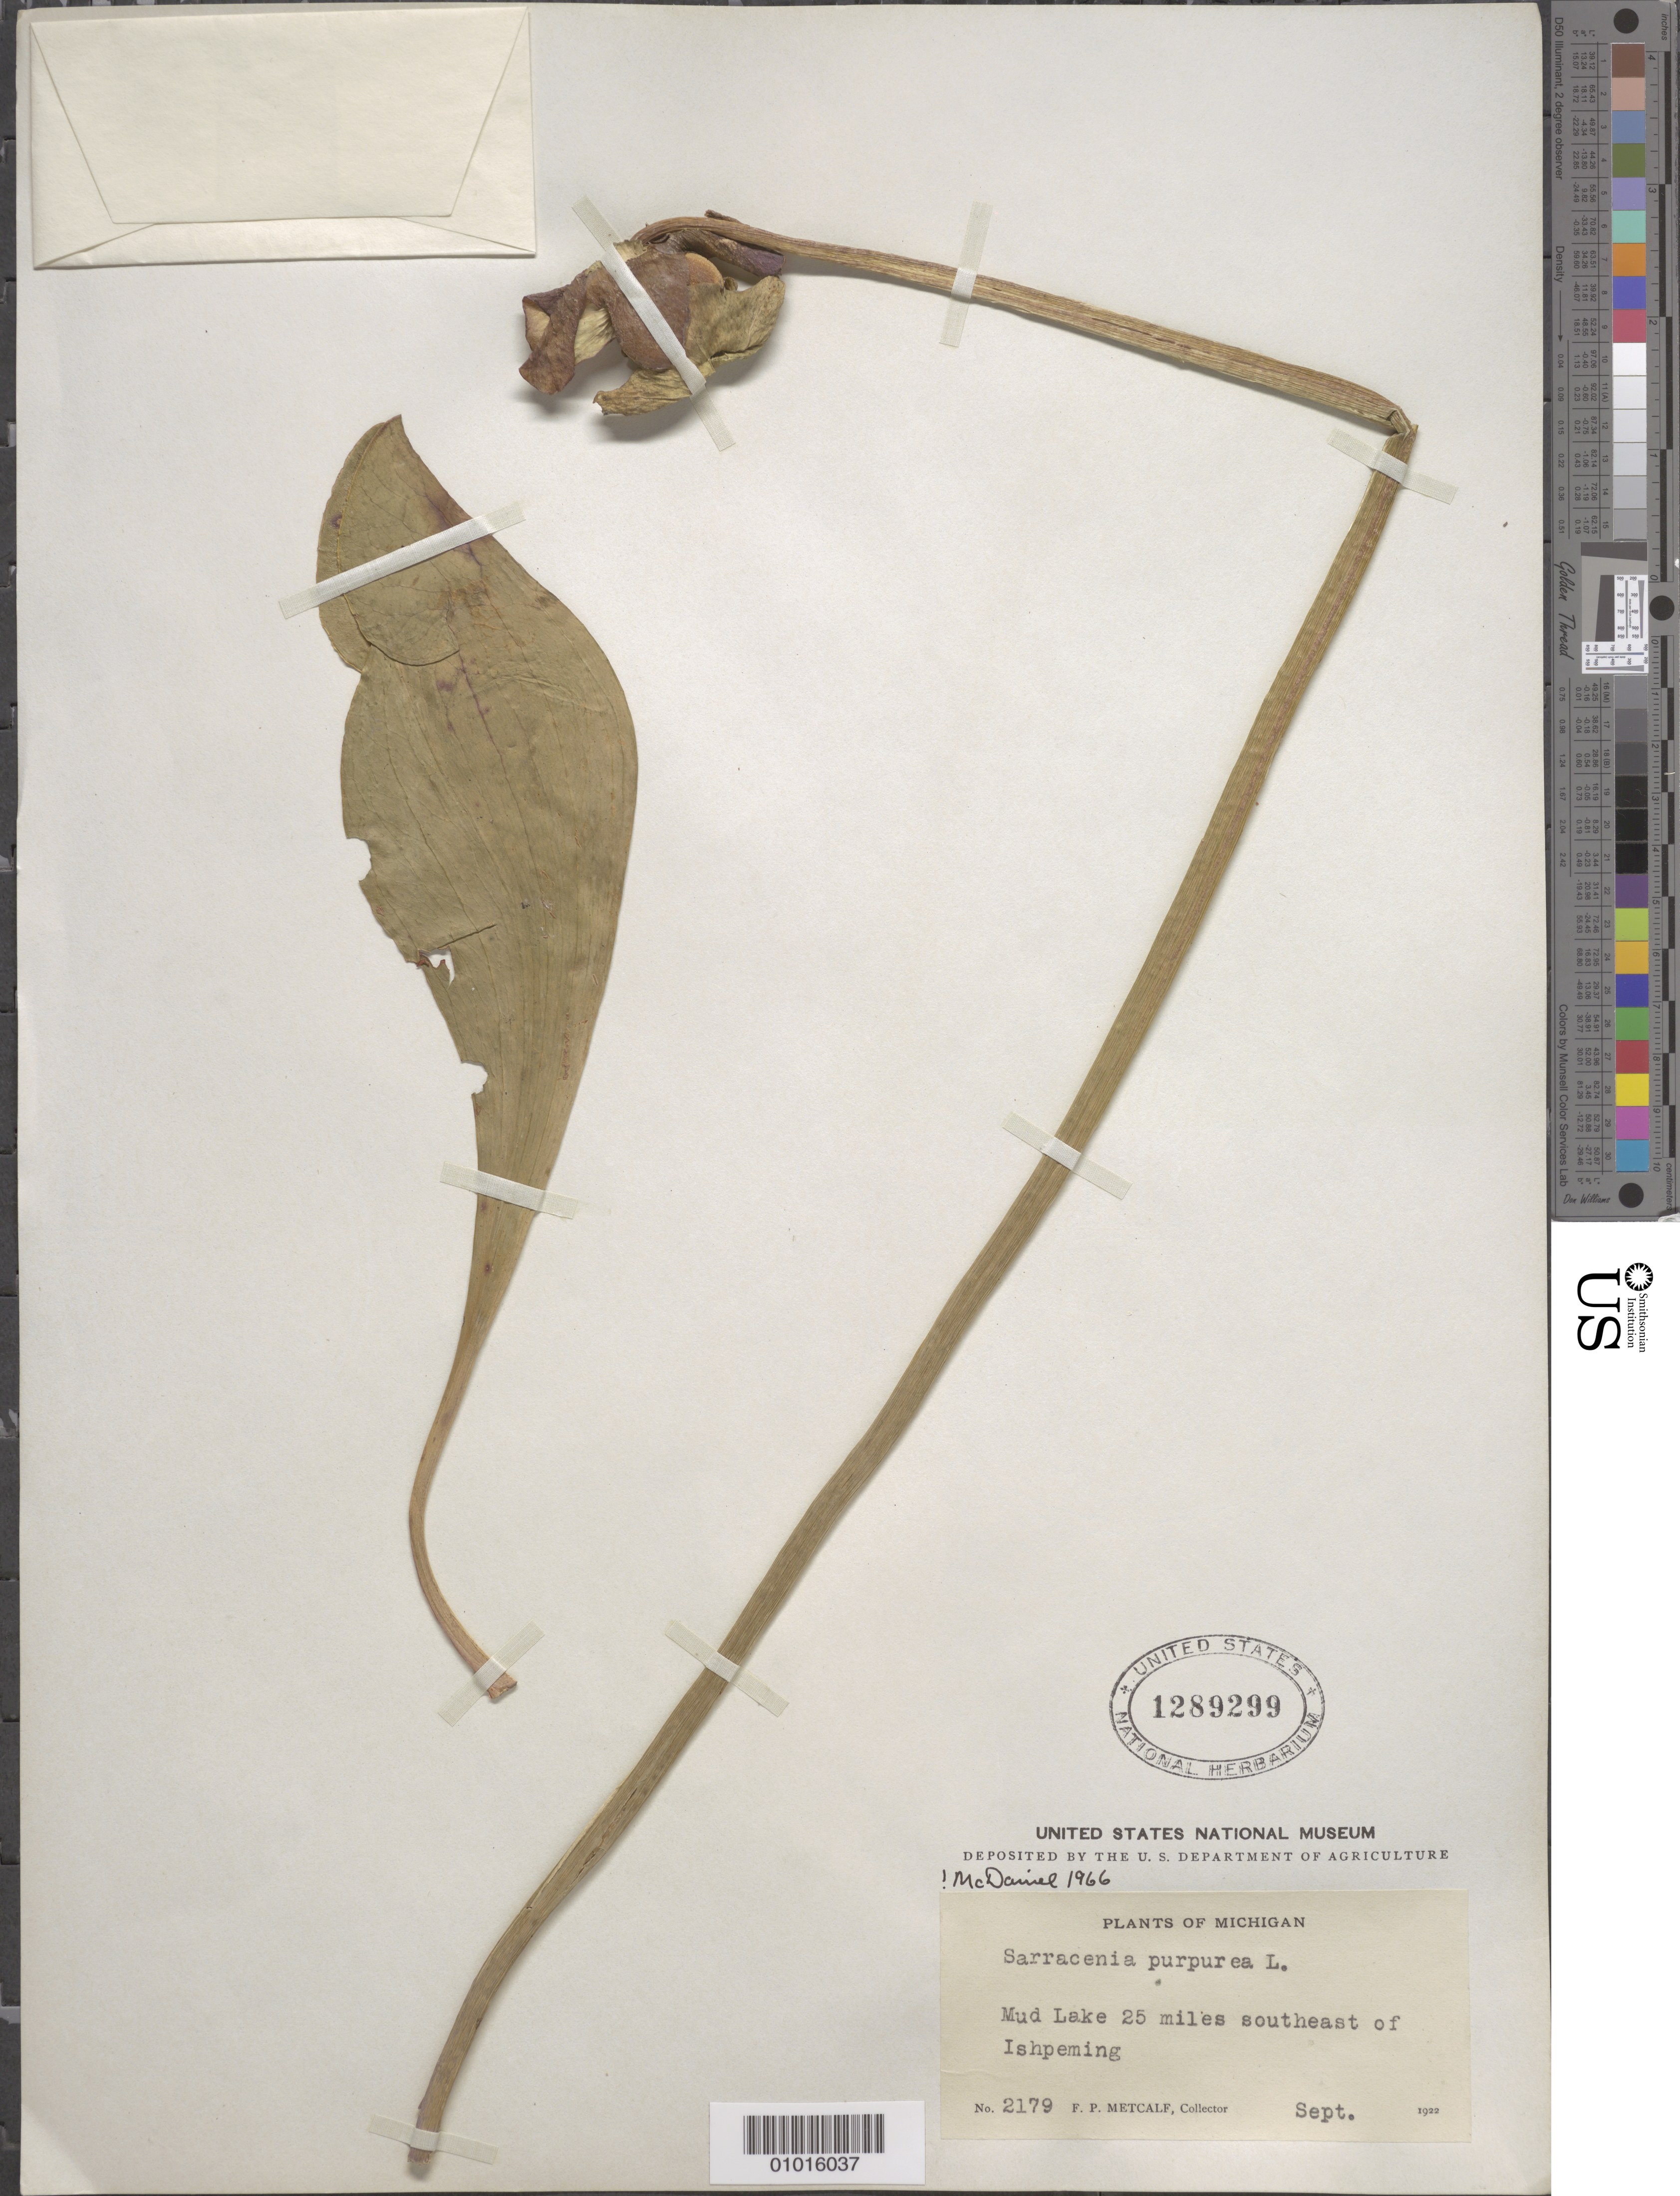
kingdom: Plantae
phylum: Tracheophyta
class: Magnoliopsida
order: Ericales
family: Sarraceniaceae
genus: Sarracenia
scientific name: Sarracenia purpurea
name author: L.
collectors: F. P. Metcalf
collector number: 2179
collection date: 1922-09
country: United States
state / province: Michigan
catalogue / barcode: US 1289299